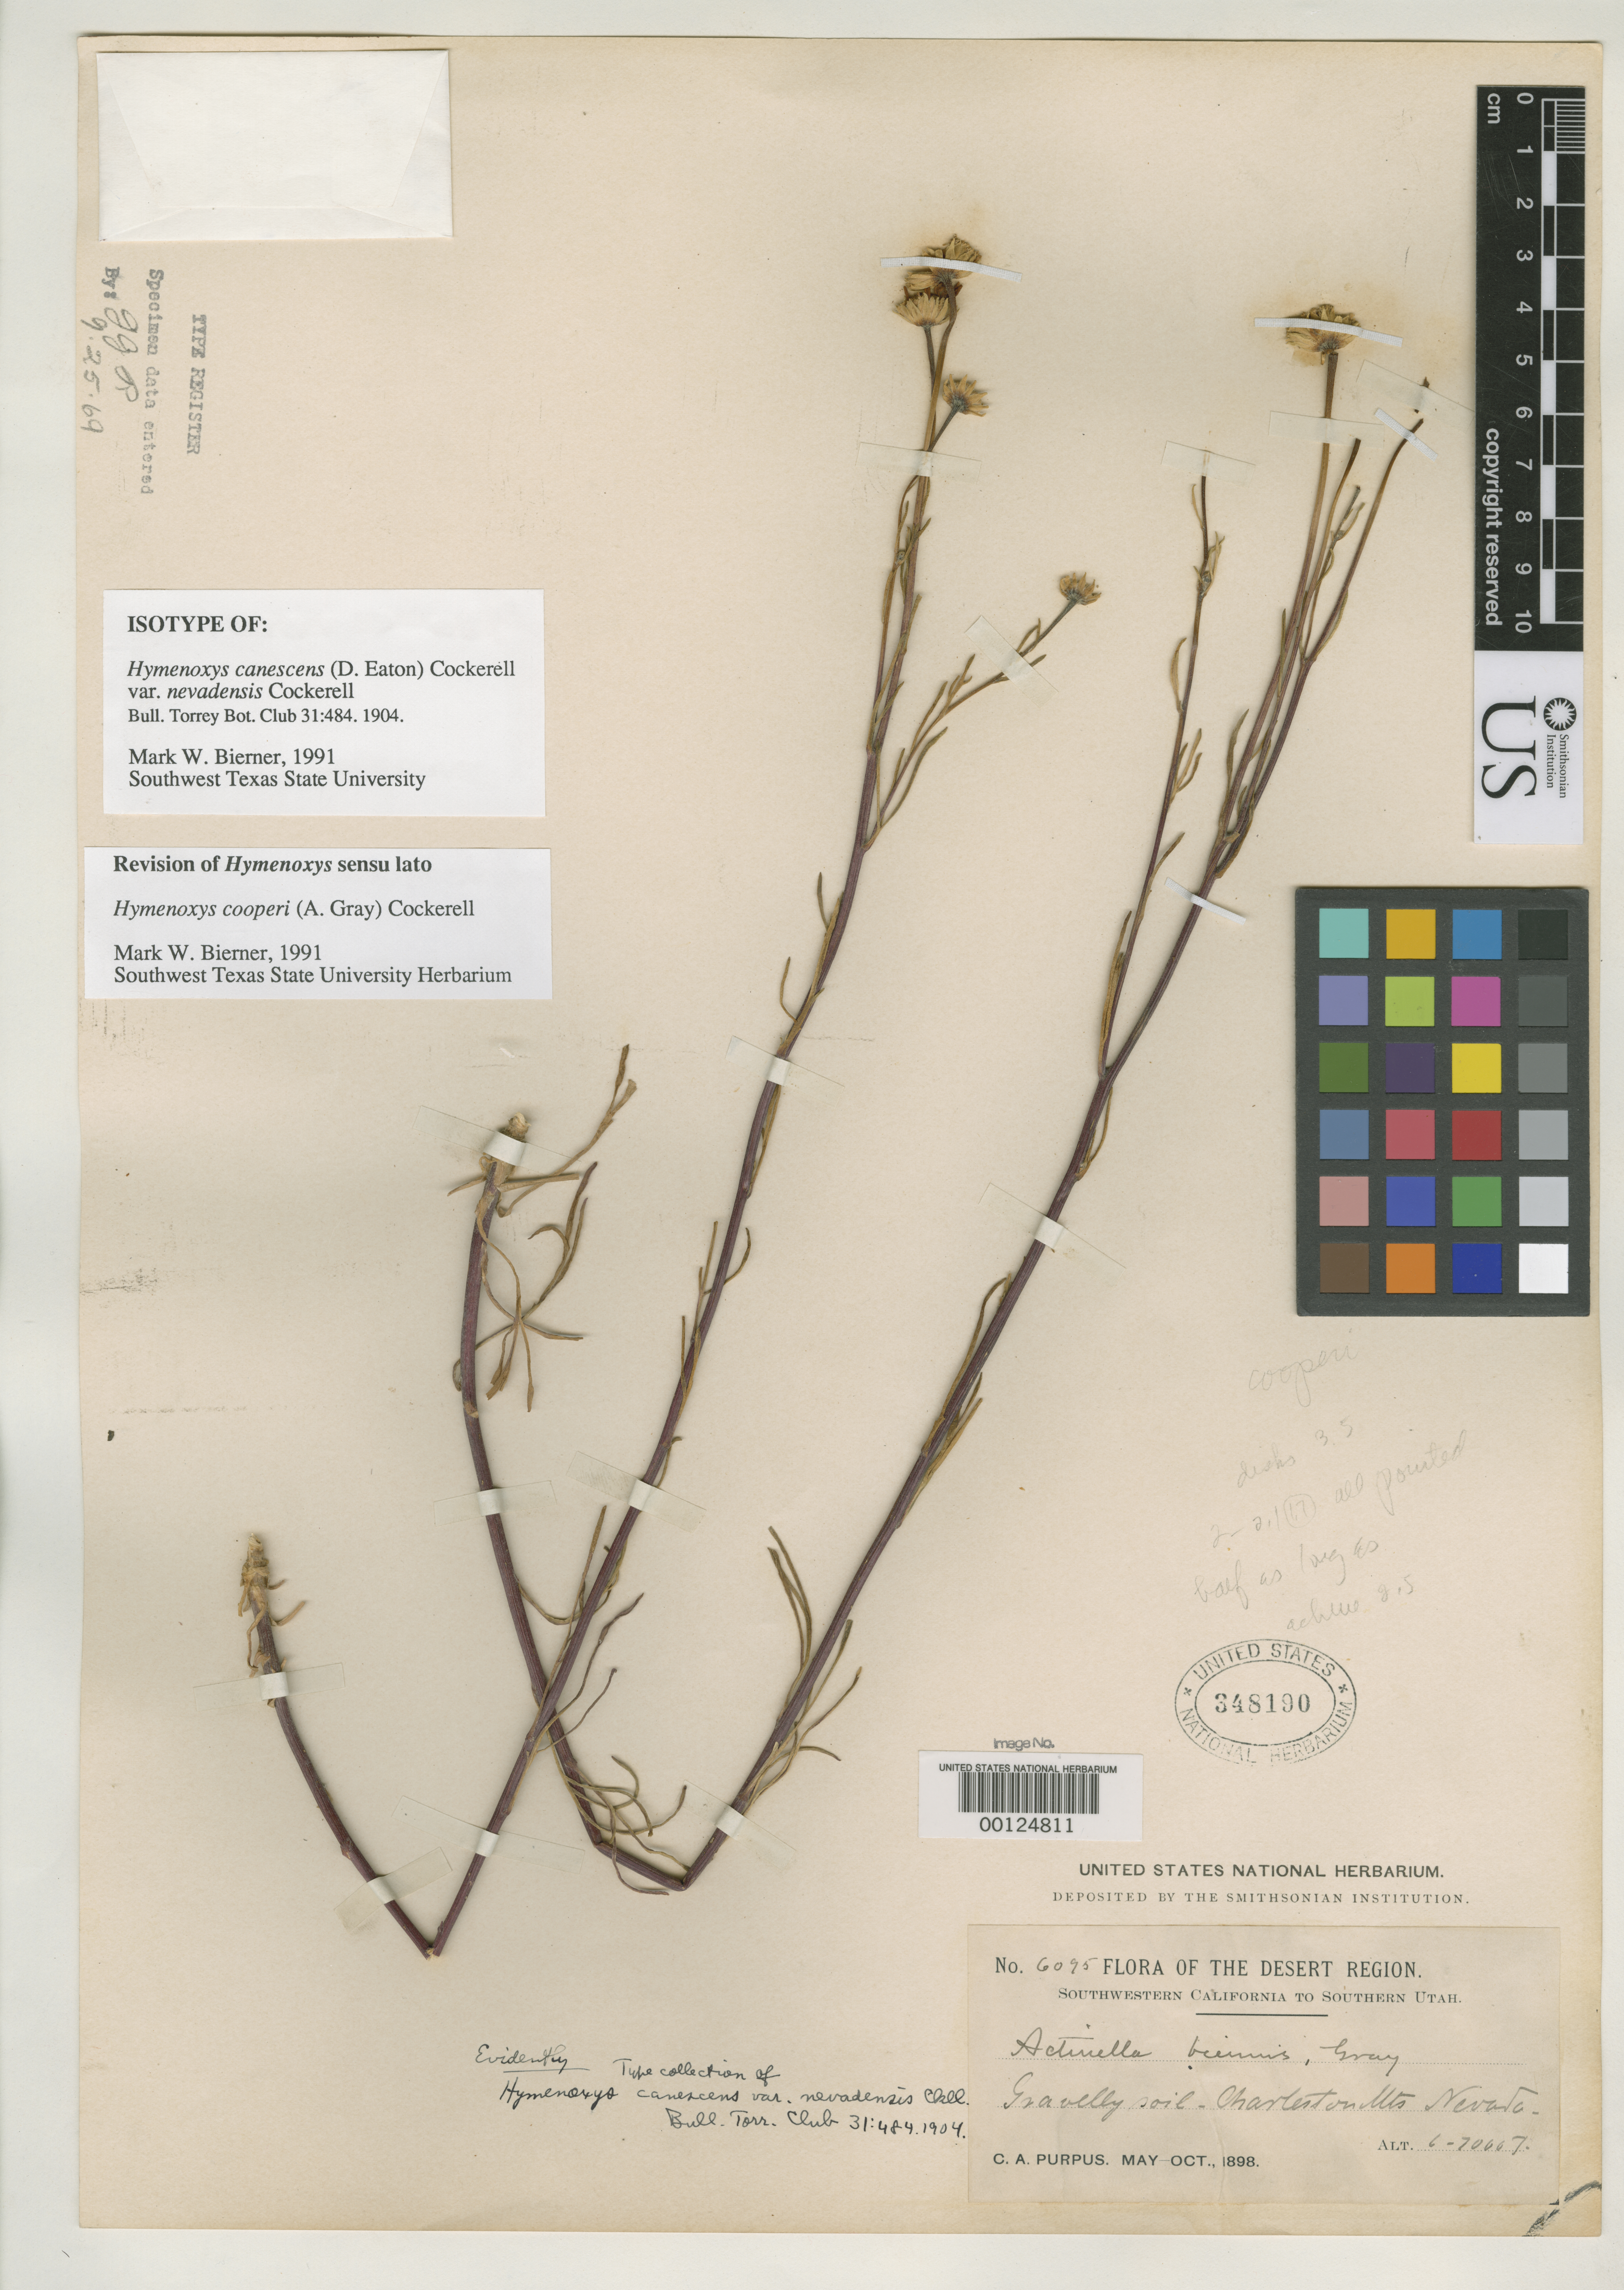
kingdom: Plantae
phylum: Tracheophyta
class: Magnoliopsida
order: Asterales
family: Asteraceae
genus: Hymenoxys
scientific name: Hymenoxys canescens var. nevadensis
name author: Cockerell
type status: Isotype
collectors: C. A. Purpus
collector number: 6095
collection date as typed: May 1898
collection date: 1898-05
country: United States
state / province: Nevada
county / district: Clark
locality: Charleston Mts.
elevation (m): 1829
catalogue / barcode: US 348190